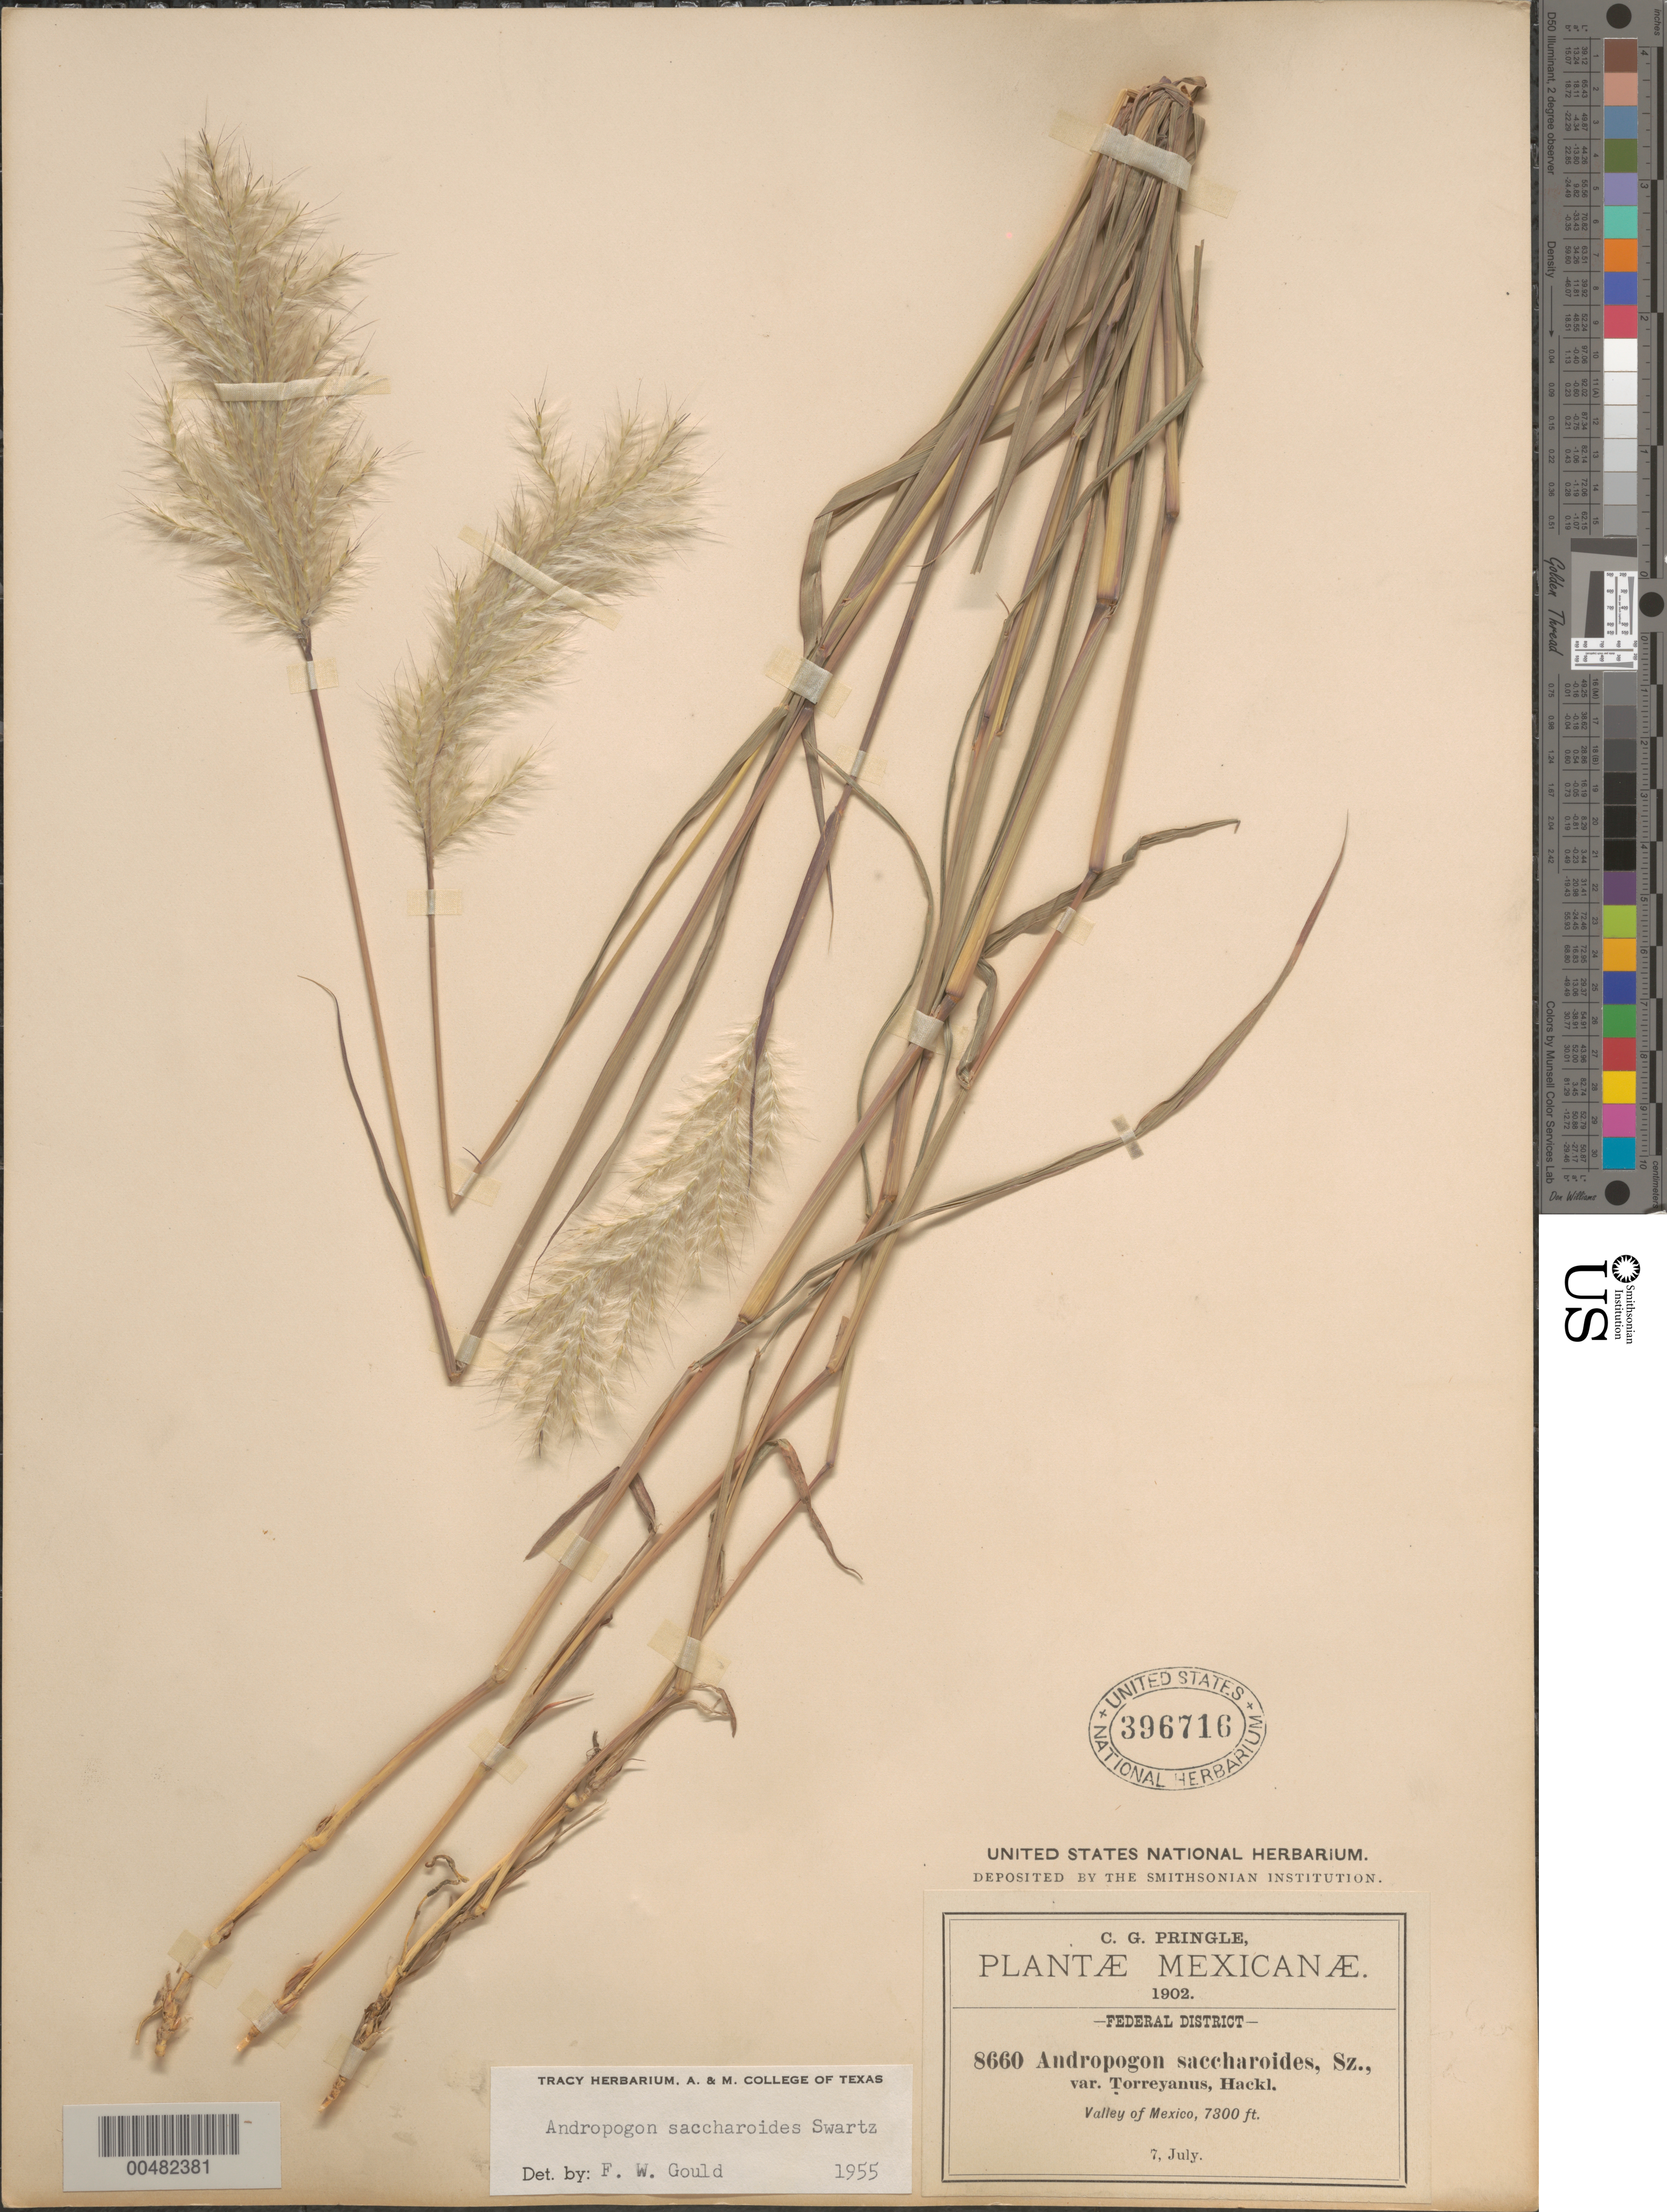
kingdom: Plantae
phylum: Tracheophyta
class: Liliopsida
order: Poales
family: Poaceae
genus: Bothriochloa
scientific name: Bothriochloa saccharoides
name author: (Sw.) Rydb.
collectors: C. G. Pringle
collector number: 8660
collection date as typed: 7 Jul 1902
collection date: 1902-07-07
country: Mexico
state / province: Distrito Federal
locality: Valley of Mexico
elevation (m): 2225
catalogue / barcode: US 396716